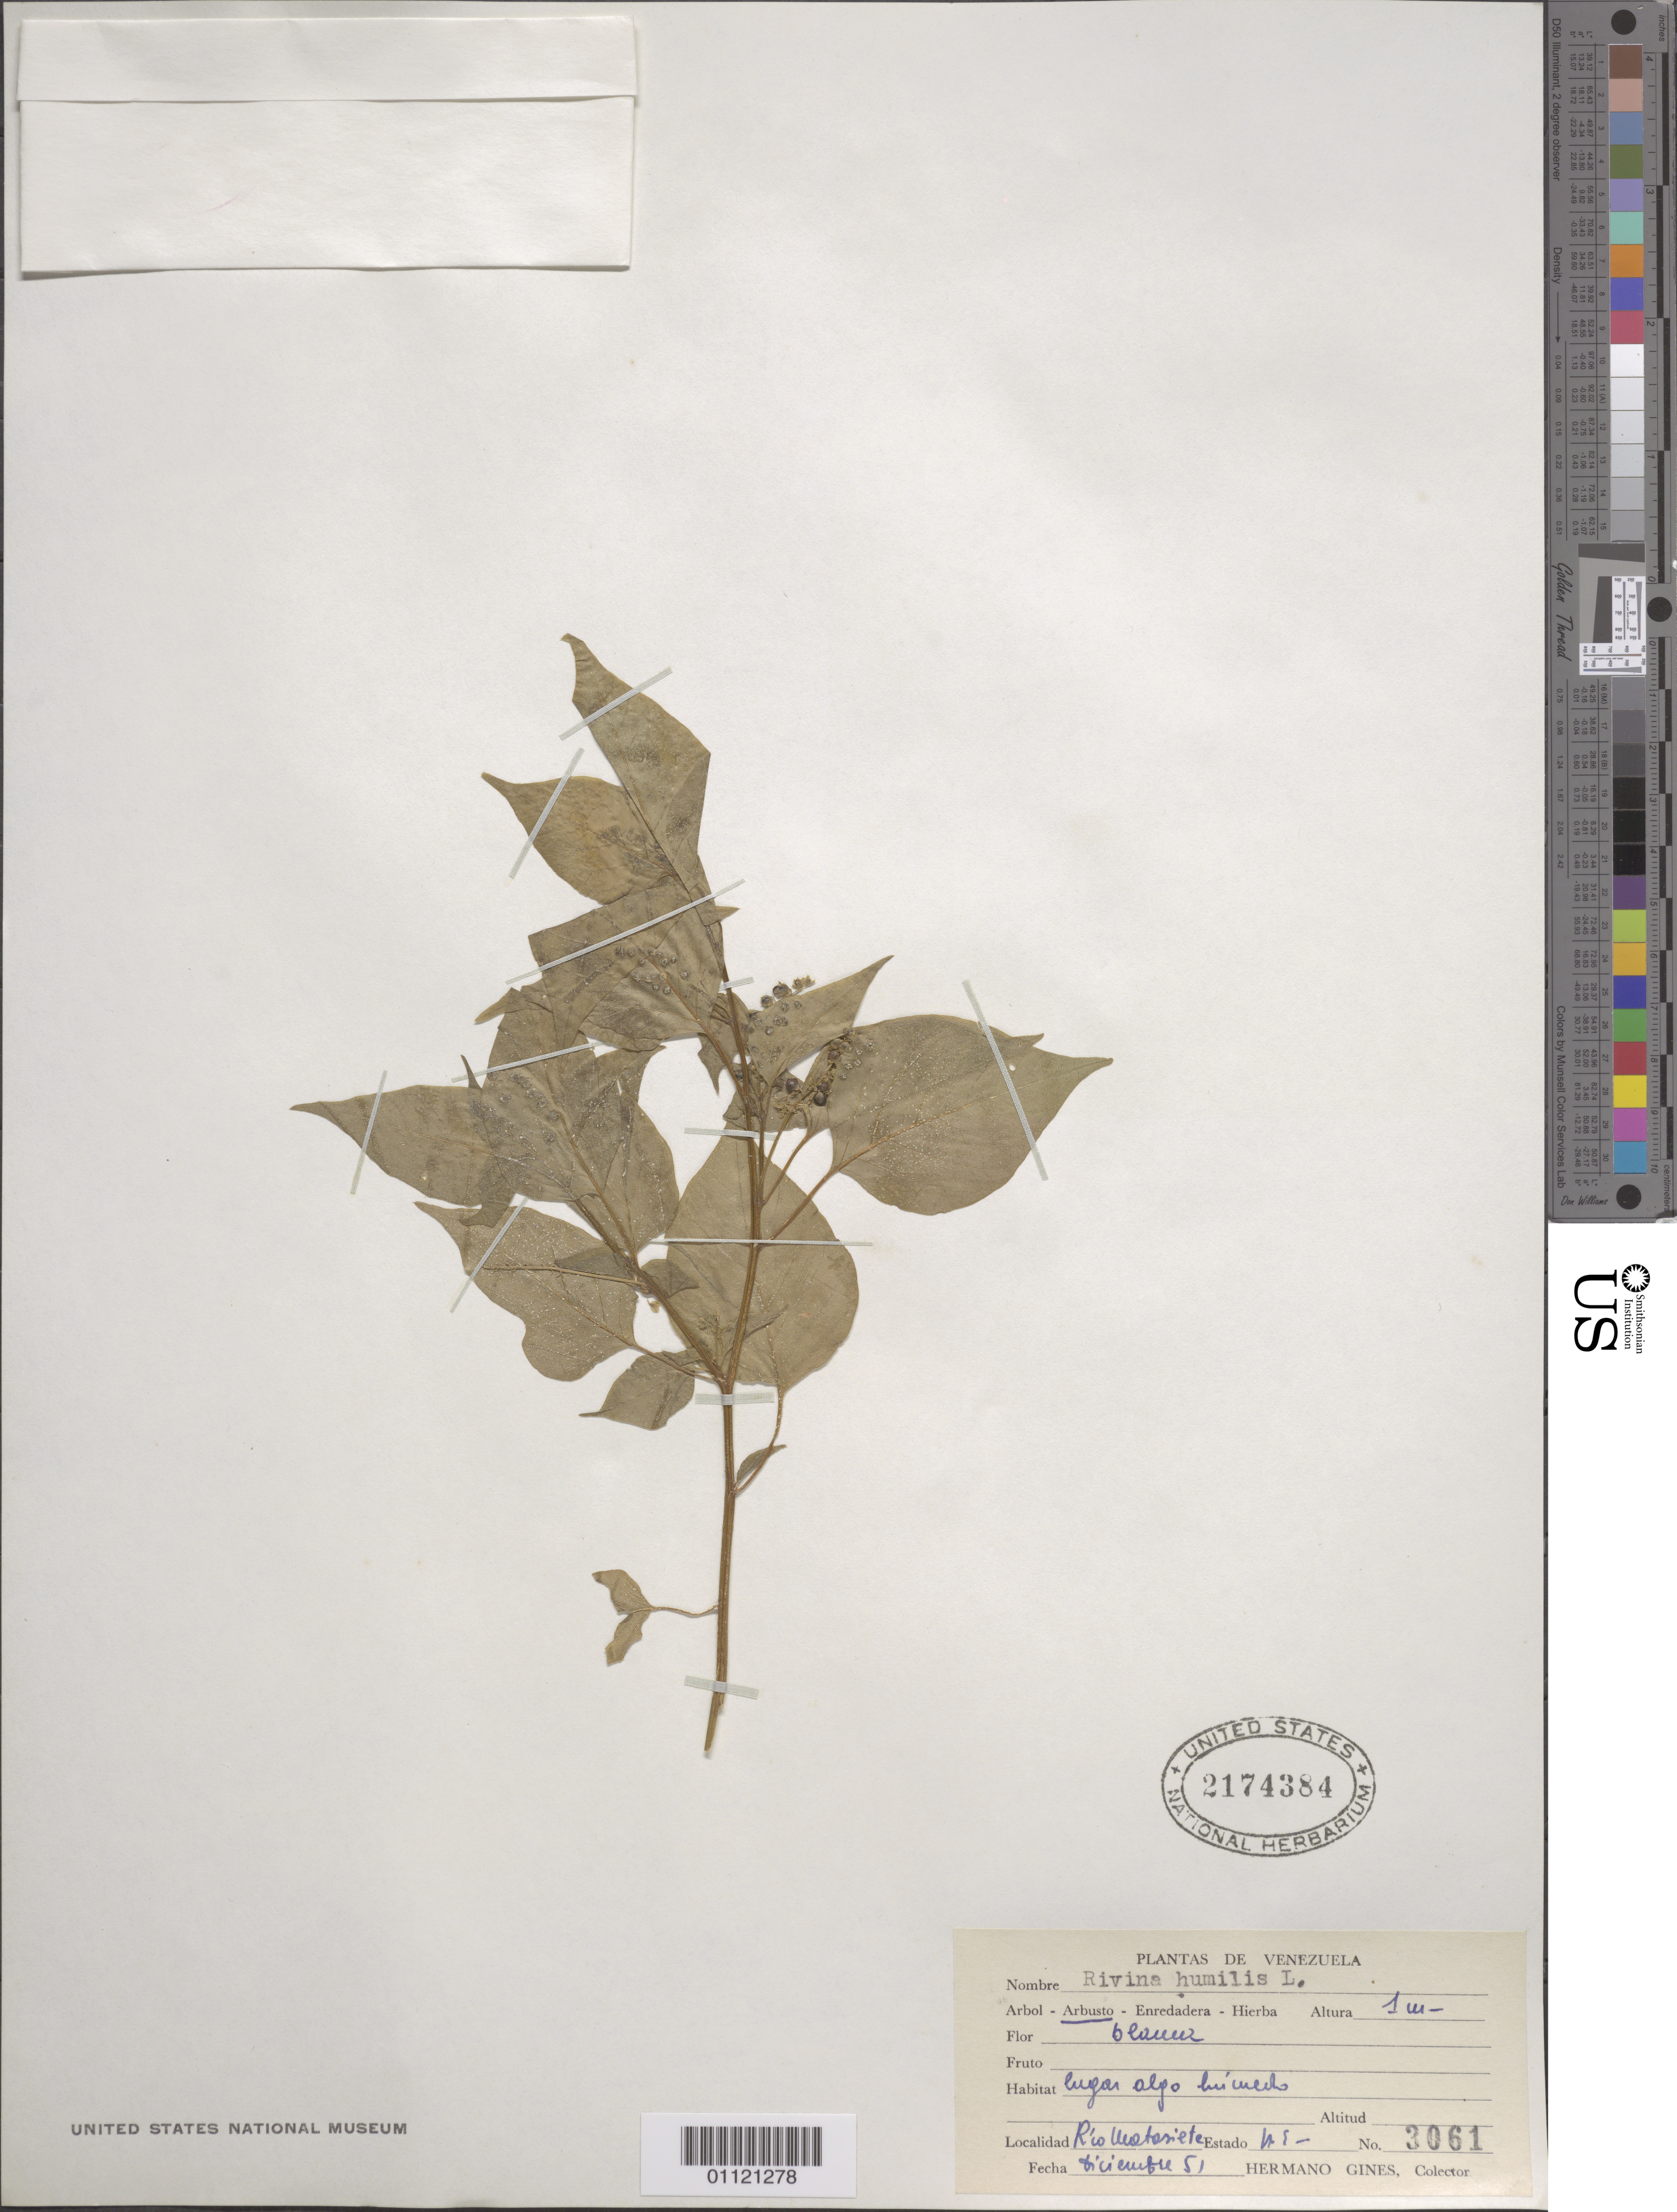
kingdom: Plantae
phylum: Tracheophyta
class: Magnoliopsida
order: Caryophyllales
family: Phytolaccaceae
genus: Rivina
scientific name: Rivina humilis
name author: L.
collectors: Bro. Gines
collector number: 3061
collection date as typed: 01 Dec 1951 to 31 Dec 1951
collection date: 1951-12-01/1951-12-31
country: Venezuela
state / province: Nueva Esparta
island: Margarita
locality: Río Matasiete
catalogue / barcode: US 2174384